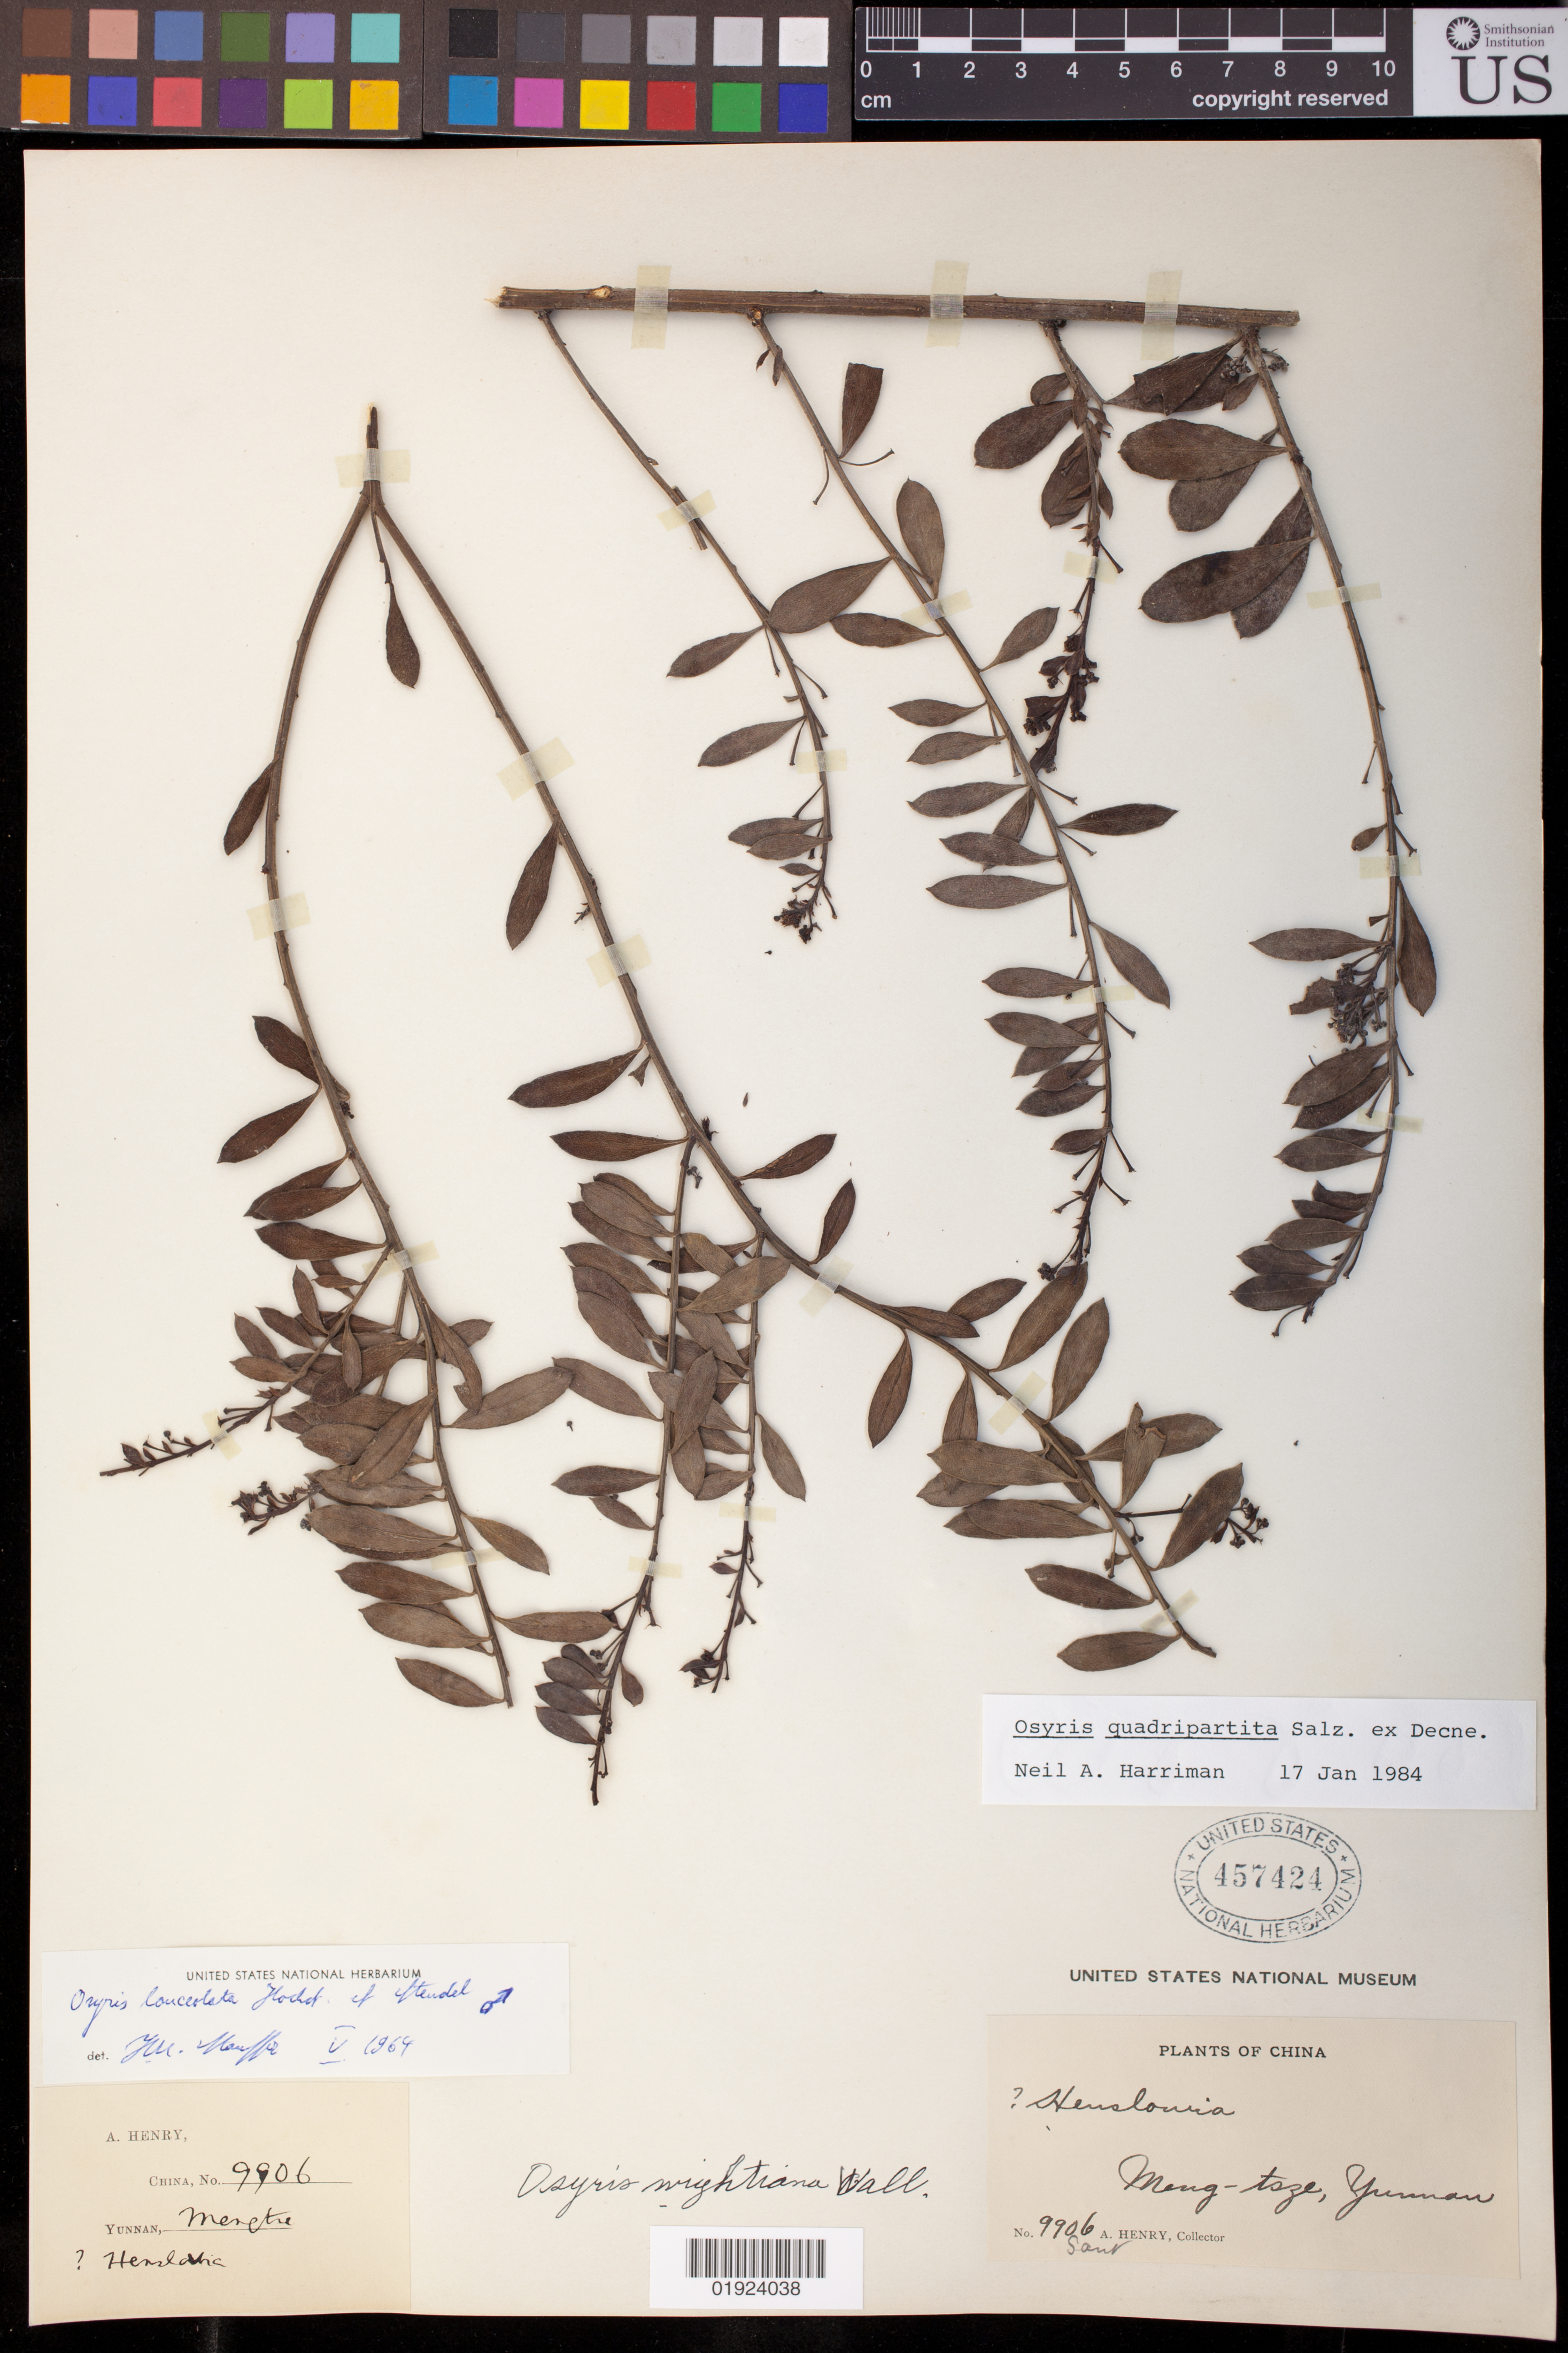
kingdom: Plantae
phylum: Tracheophyta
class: Magnoliopsida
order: Santalales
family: Santalaceae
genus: Osyris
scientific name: Osyris quadripartita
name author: Salzm. ex Decne.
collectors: A. Henry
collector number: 9906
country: China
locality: Meng-tsze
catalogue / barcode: US 457424